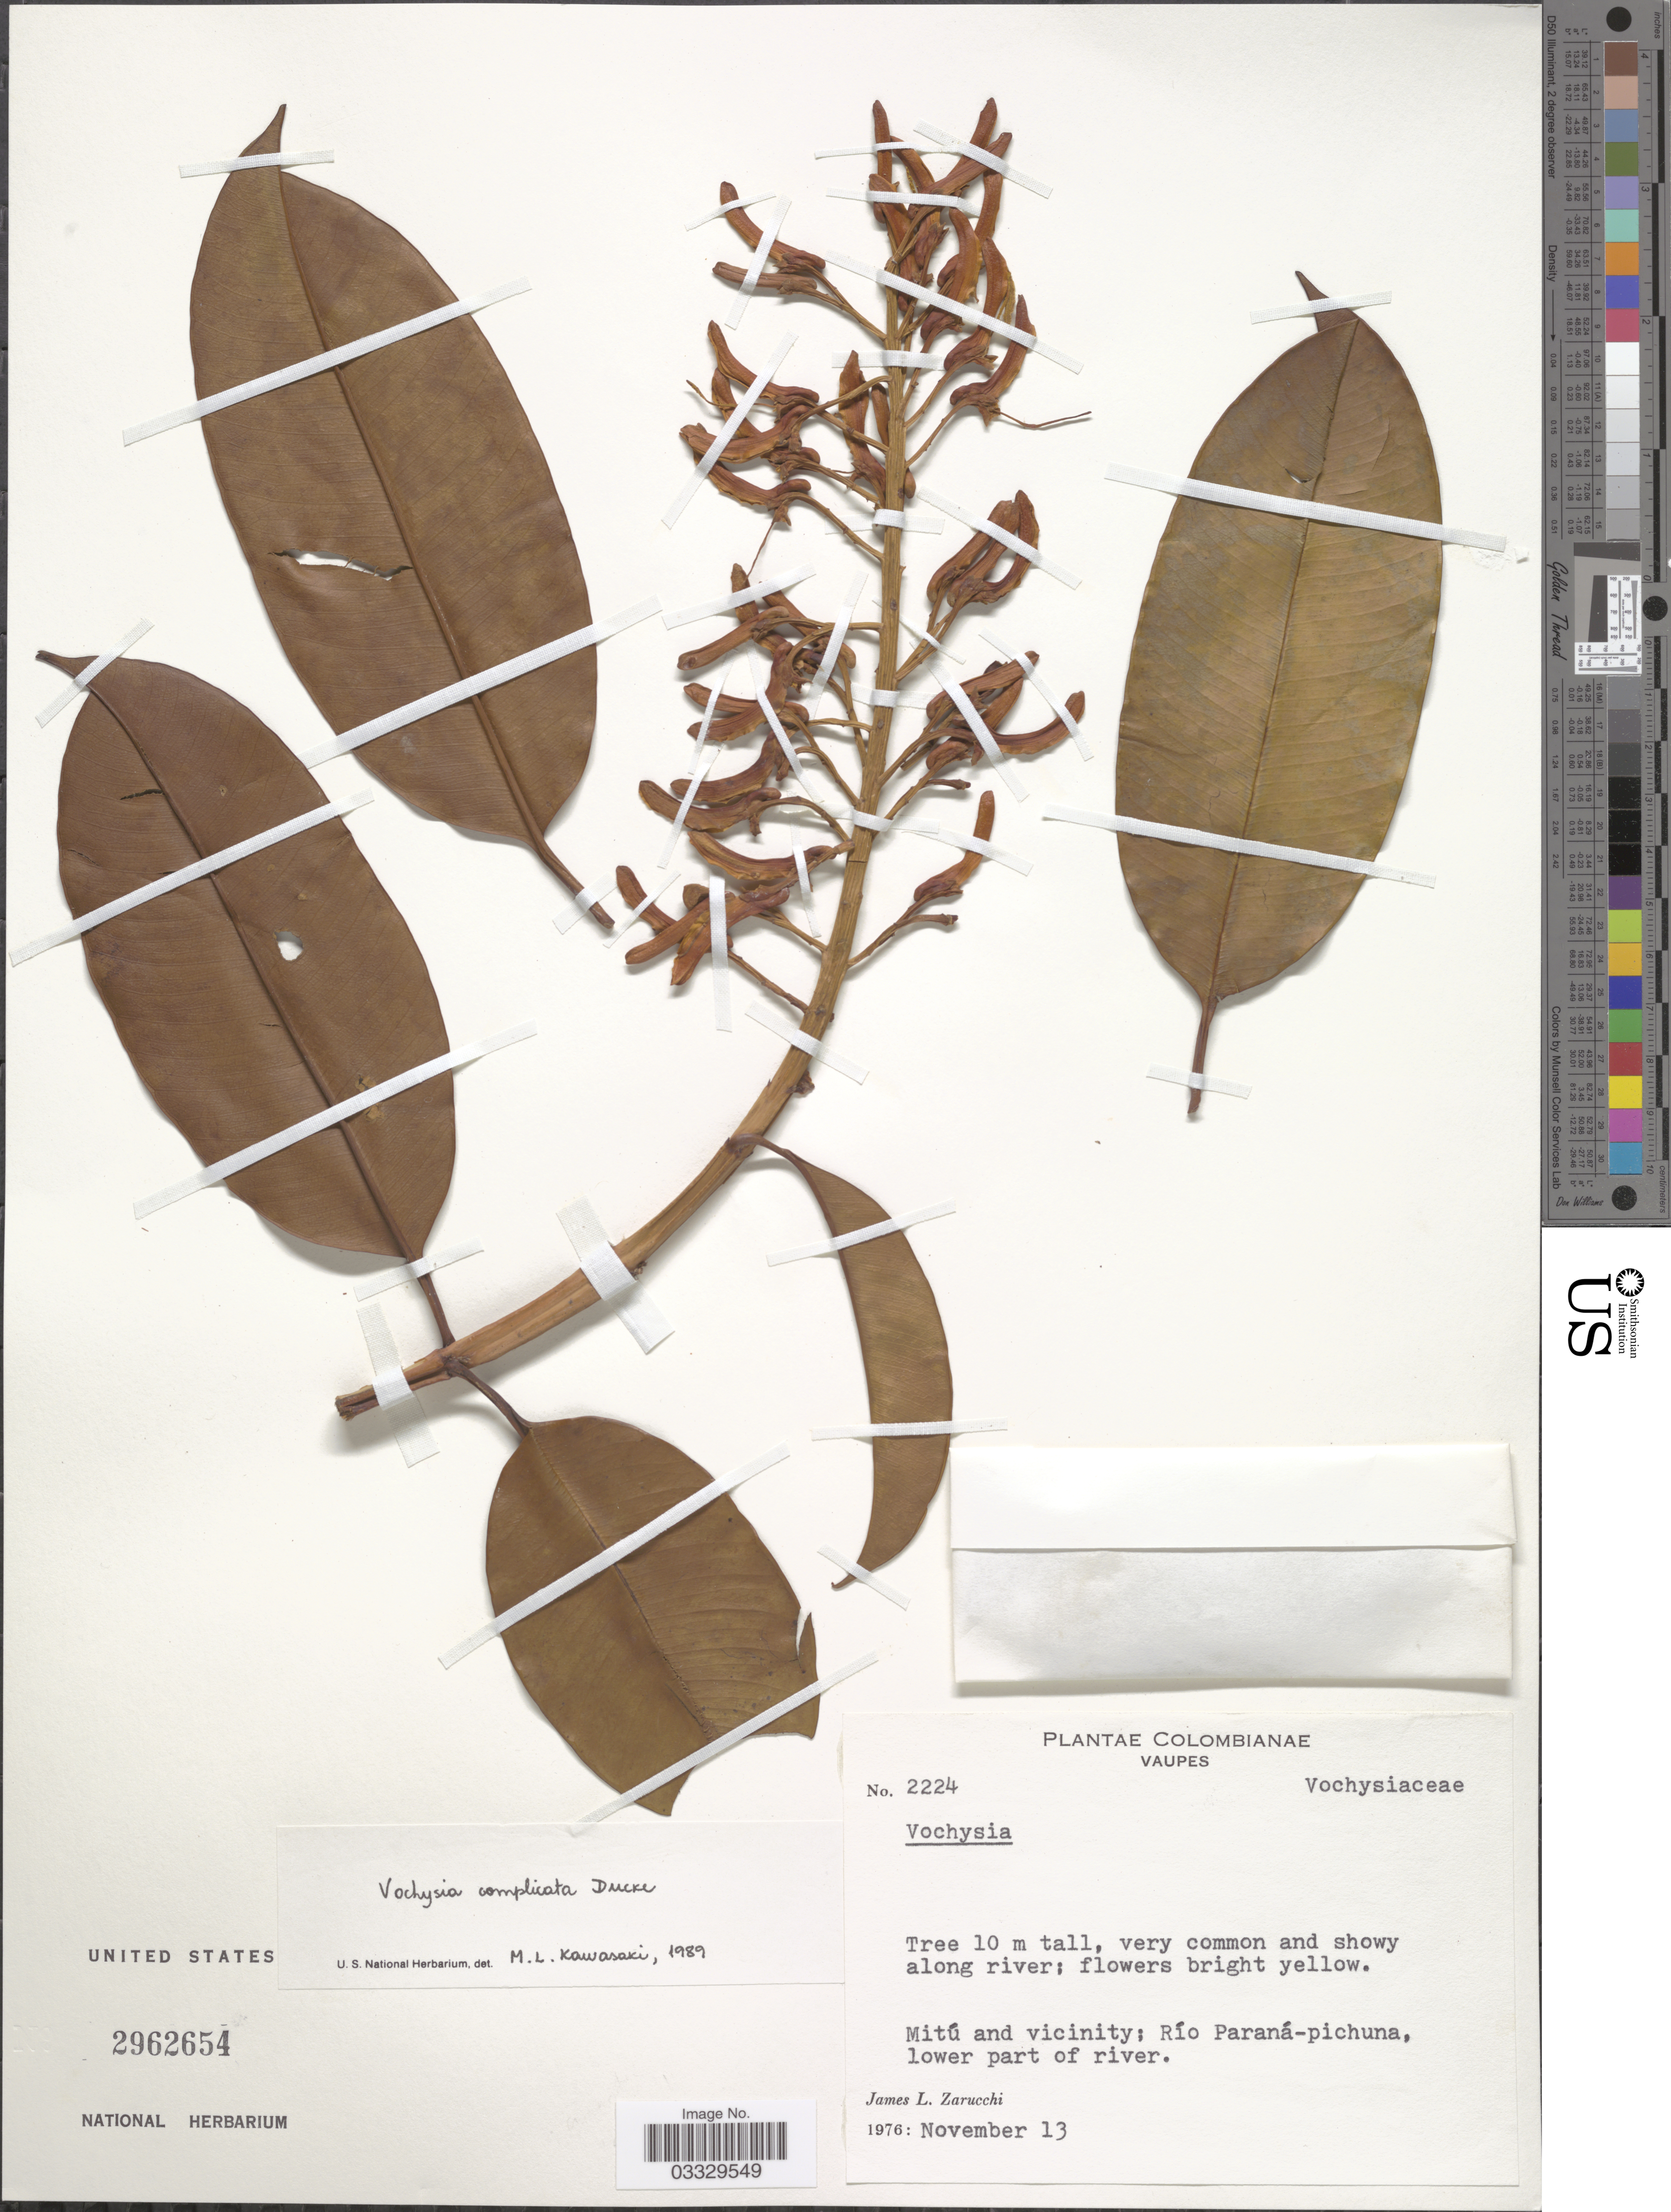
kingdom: Plantae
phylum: Tracheophyta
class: Magnoliopsida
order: Myrtales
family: Vochysiaceae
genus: Vochysia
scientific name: Vochysia complicata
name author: Ducke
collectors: J. L. Zarucchi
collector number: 2224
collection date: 1976-11-13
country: Colombia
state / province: Vaupés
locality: Mitú and vicinity; Río Paraná-pichuna, lower part of river.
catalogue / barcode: US 2962654